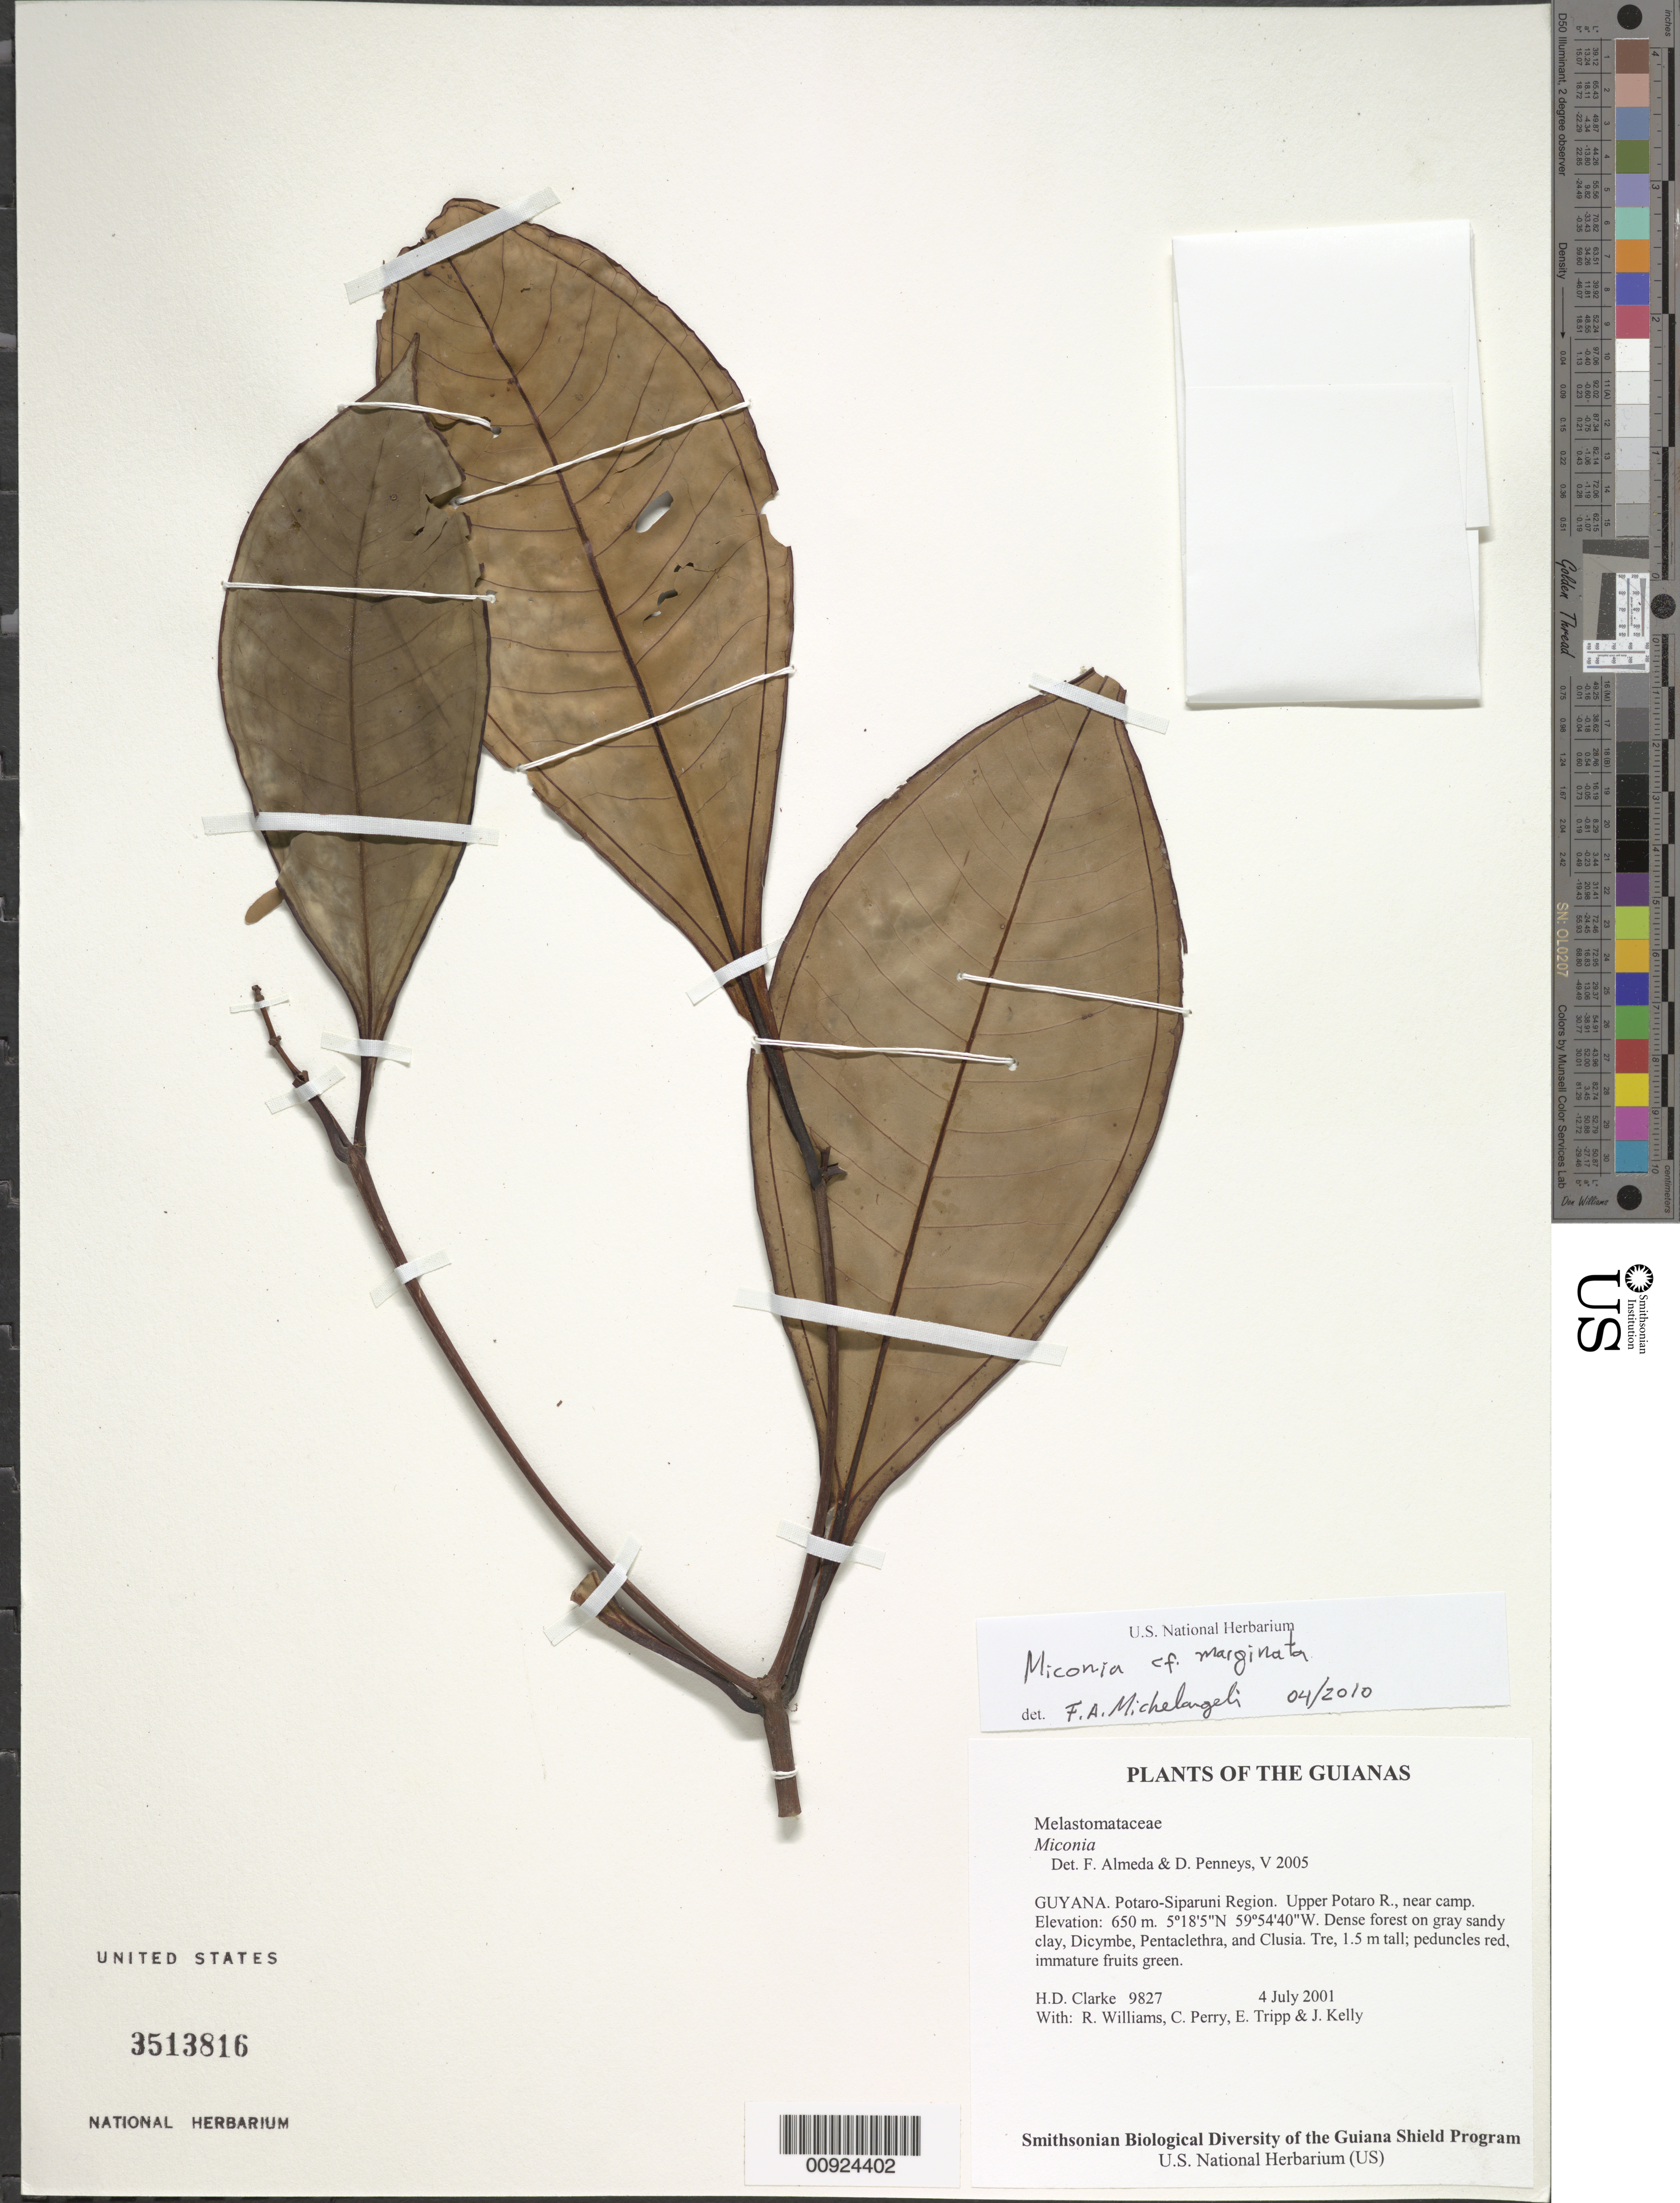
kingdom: Plantae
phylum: Tracheophyta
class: Magnoliopsida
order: Myrtales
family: Melastomataceae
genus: Miconia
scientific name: Miconia marginata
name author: Triana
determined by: Michelangeli, F. A.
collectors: H. D. Clarke, R. Williams, C. Perry, E. Tripp & J. Kelly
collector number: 9827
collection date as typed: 4 July 2001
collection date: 2001-07-04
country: Guyana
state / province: Potaro-Siparuni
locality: Upper Potaro R., near camp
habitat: Dense forest on gray sandy clay, Dicymbe, Pentaclethra, and Clusia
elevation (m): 650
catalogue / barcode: US 3513816